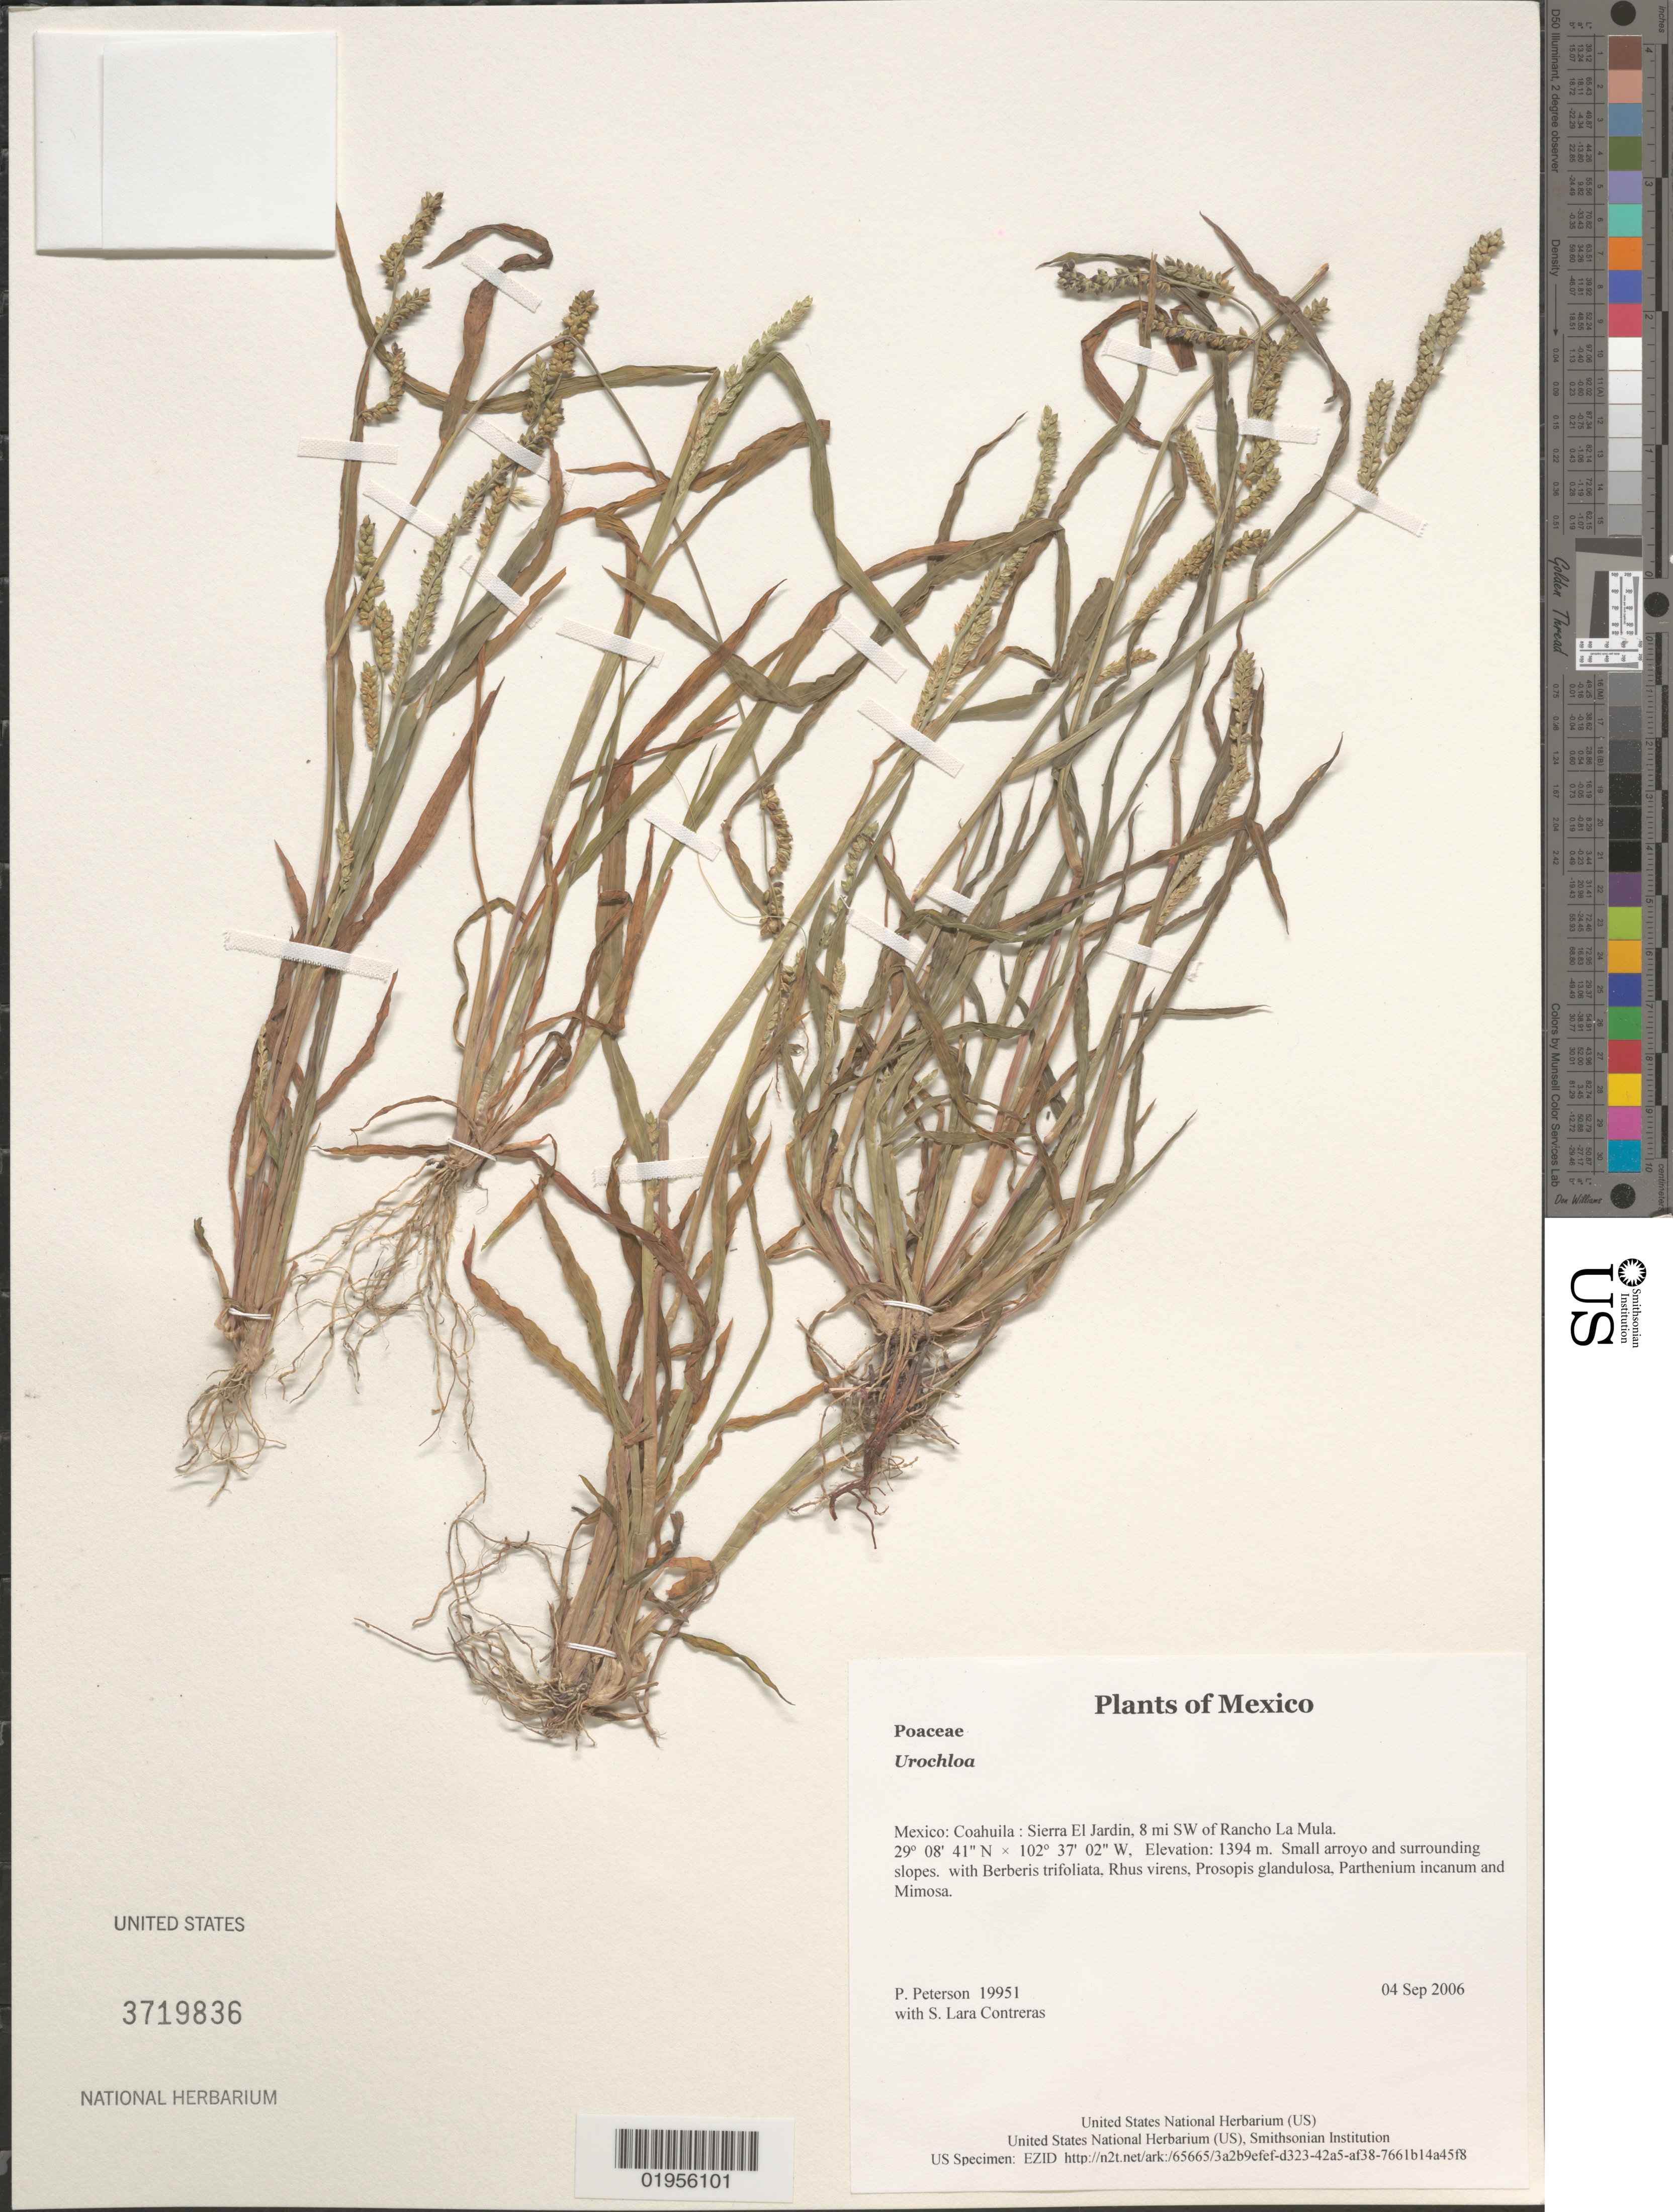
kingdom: Plantae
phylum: Tracheophyta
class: Liliopsida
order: Poales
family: Poaceae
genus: Urochloa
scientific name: Urochloa sp.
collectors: P. M. Peterson & S. Lara Contreras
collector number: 19951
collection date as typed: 04 Sep 2006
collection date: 2006-09-04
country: Mexico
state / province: Coahuila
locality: Sierra El Jardin, 8 mi SW of Rancho La Mula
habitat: Small arroyo and surrounding slopes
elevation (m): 1394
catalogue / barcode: US 3719836